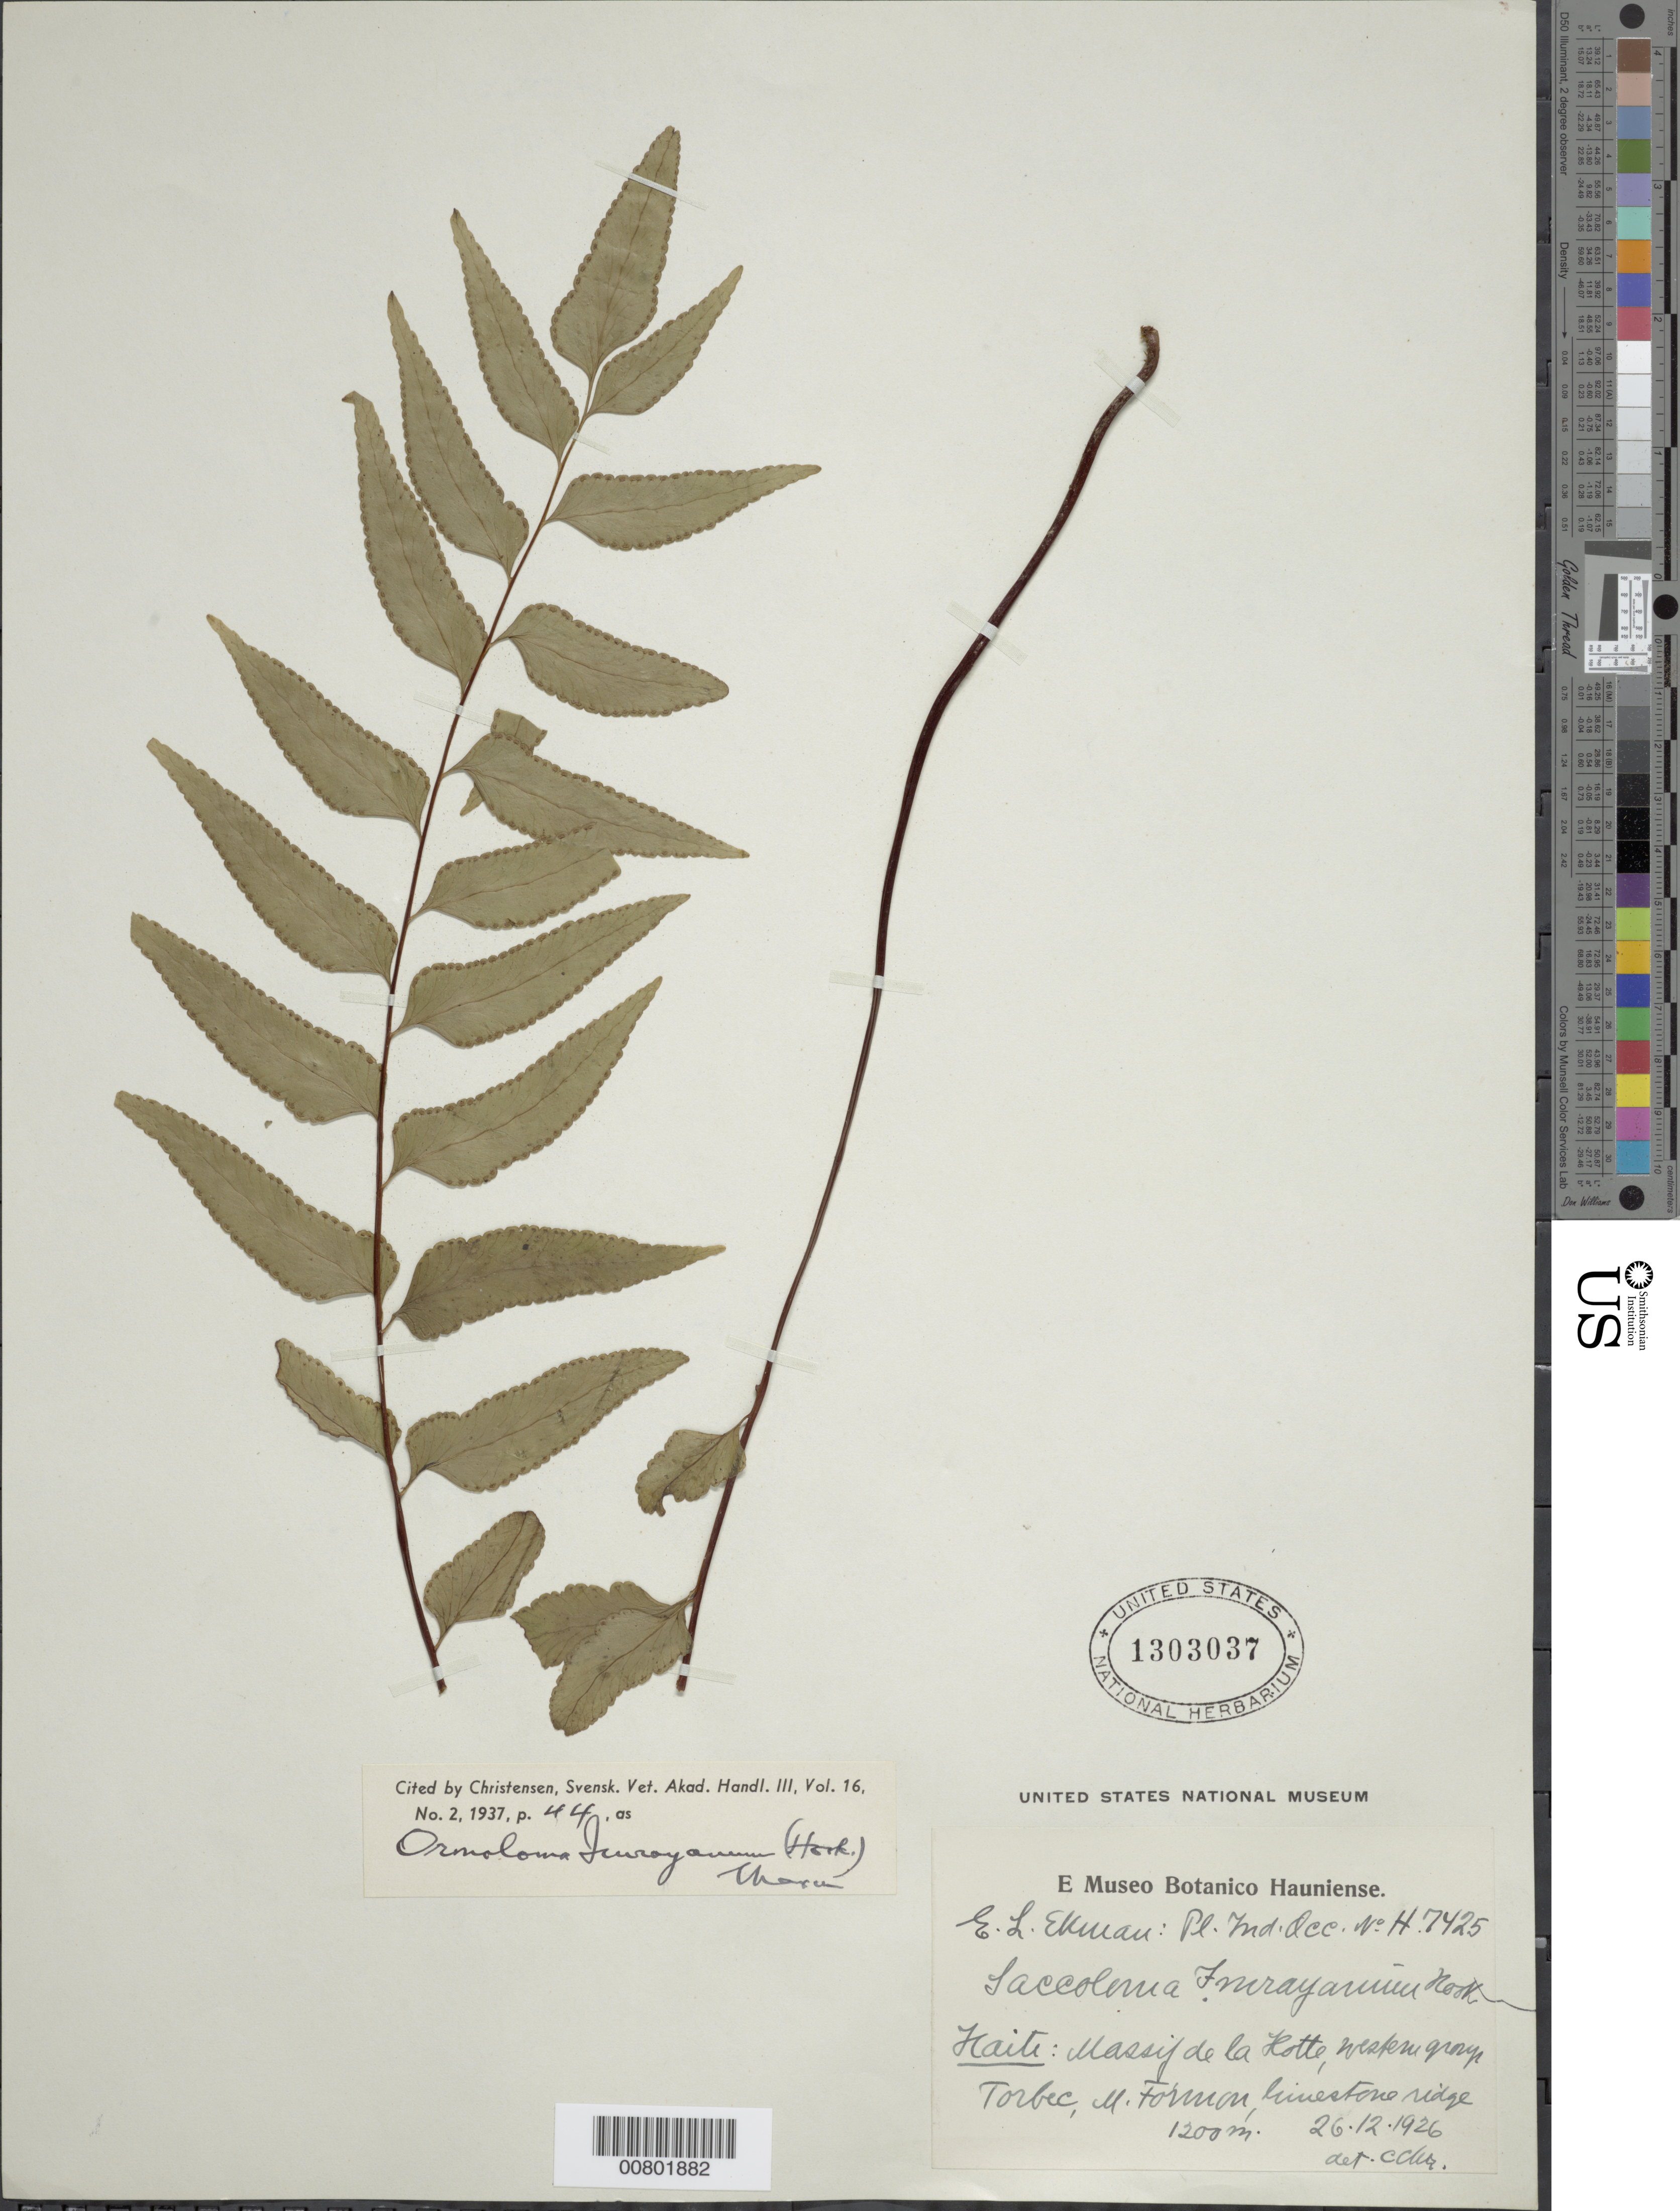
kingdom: Plantae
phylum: Tracheophyta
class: Polypodiopsida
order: Polypodiales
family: Lindsaeaceae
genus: Lindsaea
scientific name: Lindsaea imrayana comb. ined.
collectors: E. L. Ekman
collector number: H 7425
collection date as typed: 26 Dec 1926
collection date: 1926-12-26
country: Haiti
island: Hispaniola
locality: Massif de la Hotte, western group, Torbec, M. Forman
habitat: Limestone ridge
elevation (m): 1200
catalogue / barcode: US 1303037